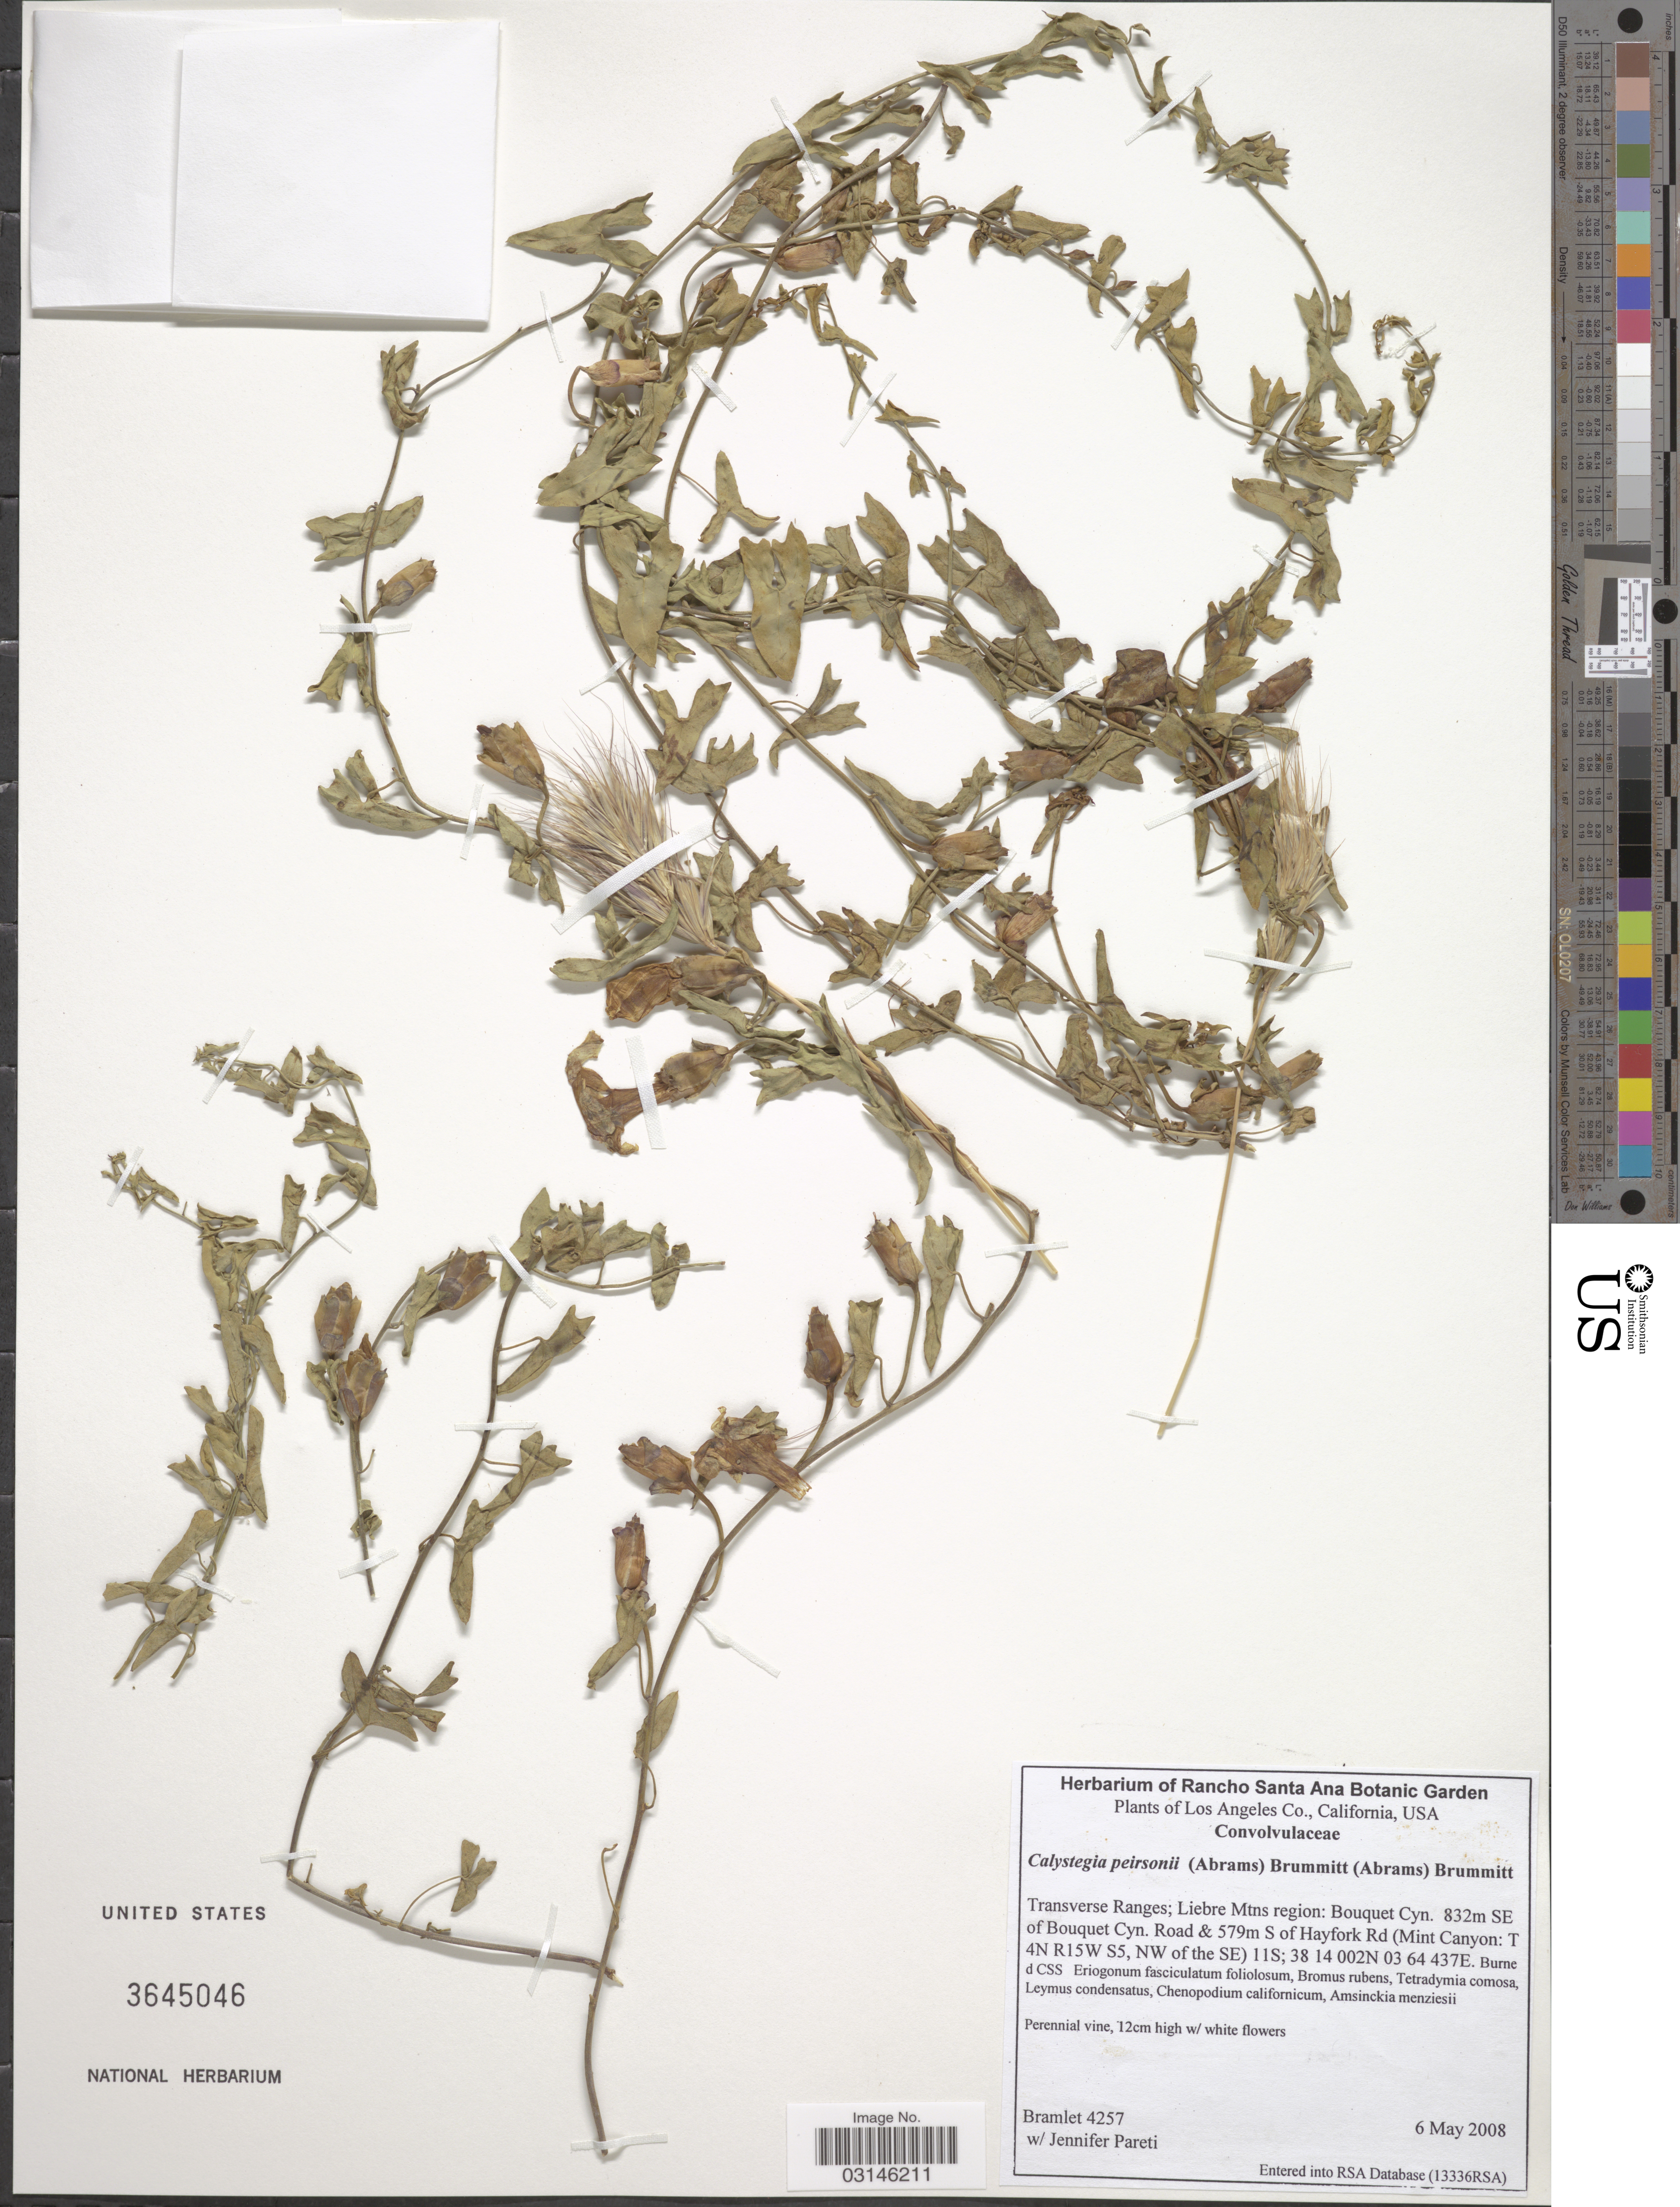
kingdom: Plantae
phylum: Tracheophyta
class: Magnoliopsida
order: Solanales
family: Convolvulaceae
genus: Calystegia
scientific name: Calystegia peirsonii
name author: (Abrams) Brummitt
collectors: Bramlet & J. Pareti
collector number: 4257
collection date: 2008-05-06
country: United States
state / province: California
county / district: Los Angeles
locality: Los Angeles Co., Transverse Ranges; Liebre Mtns region: Bouquet Cyn. 832m SE of Bouquet Cyn. Road & 579m S of Hayfork Rd (Mint Canyon: T4N R15W S5, NW of the SE) 11S.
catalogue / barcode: US 3645046